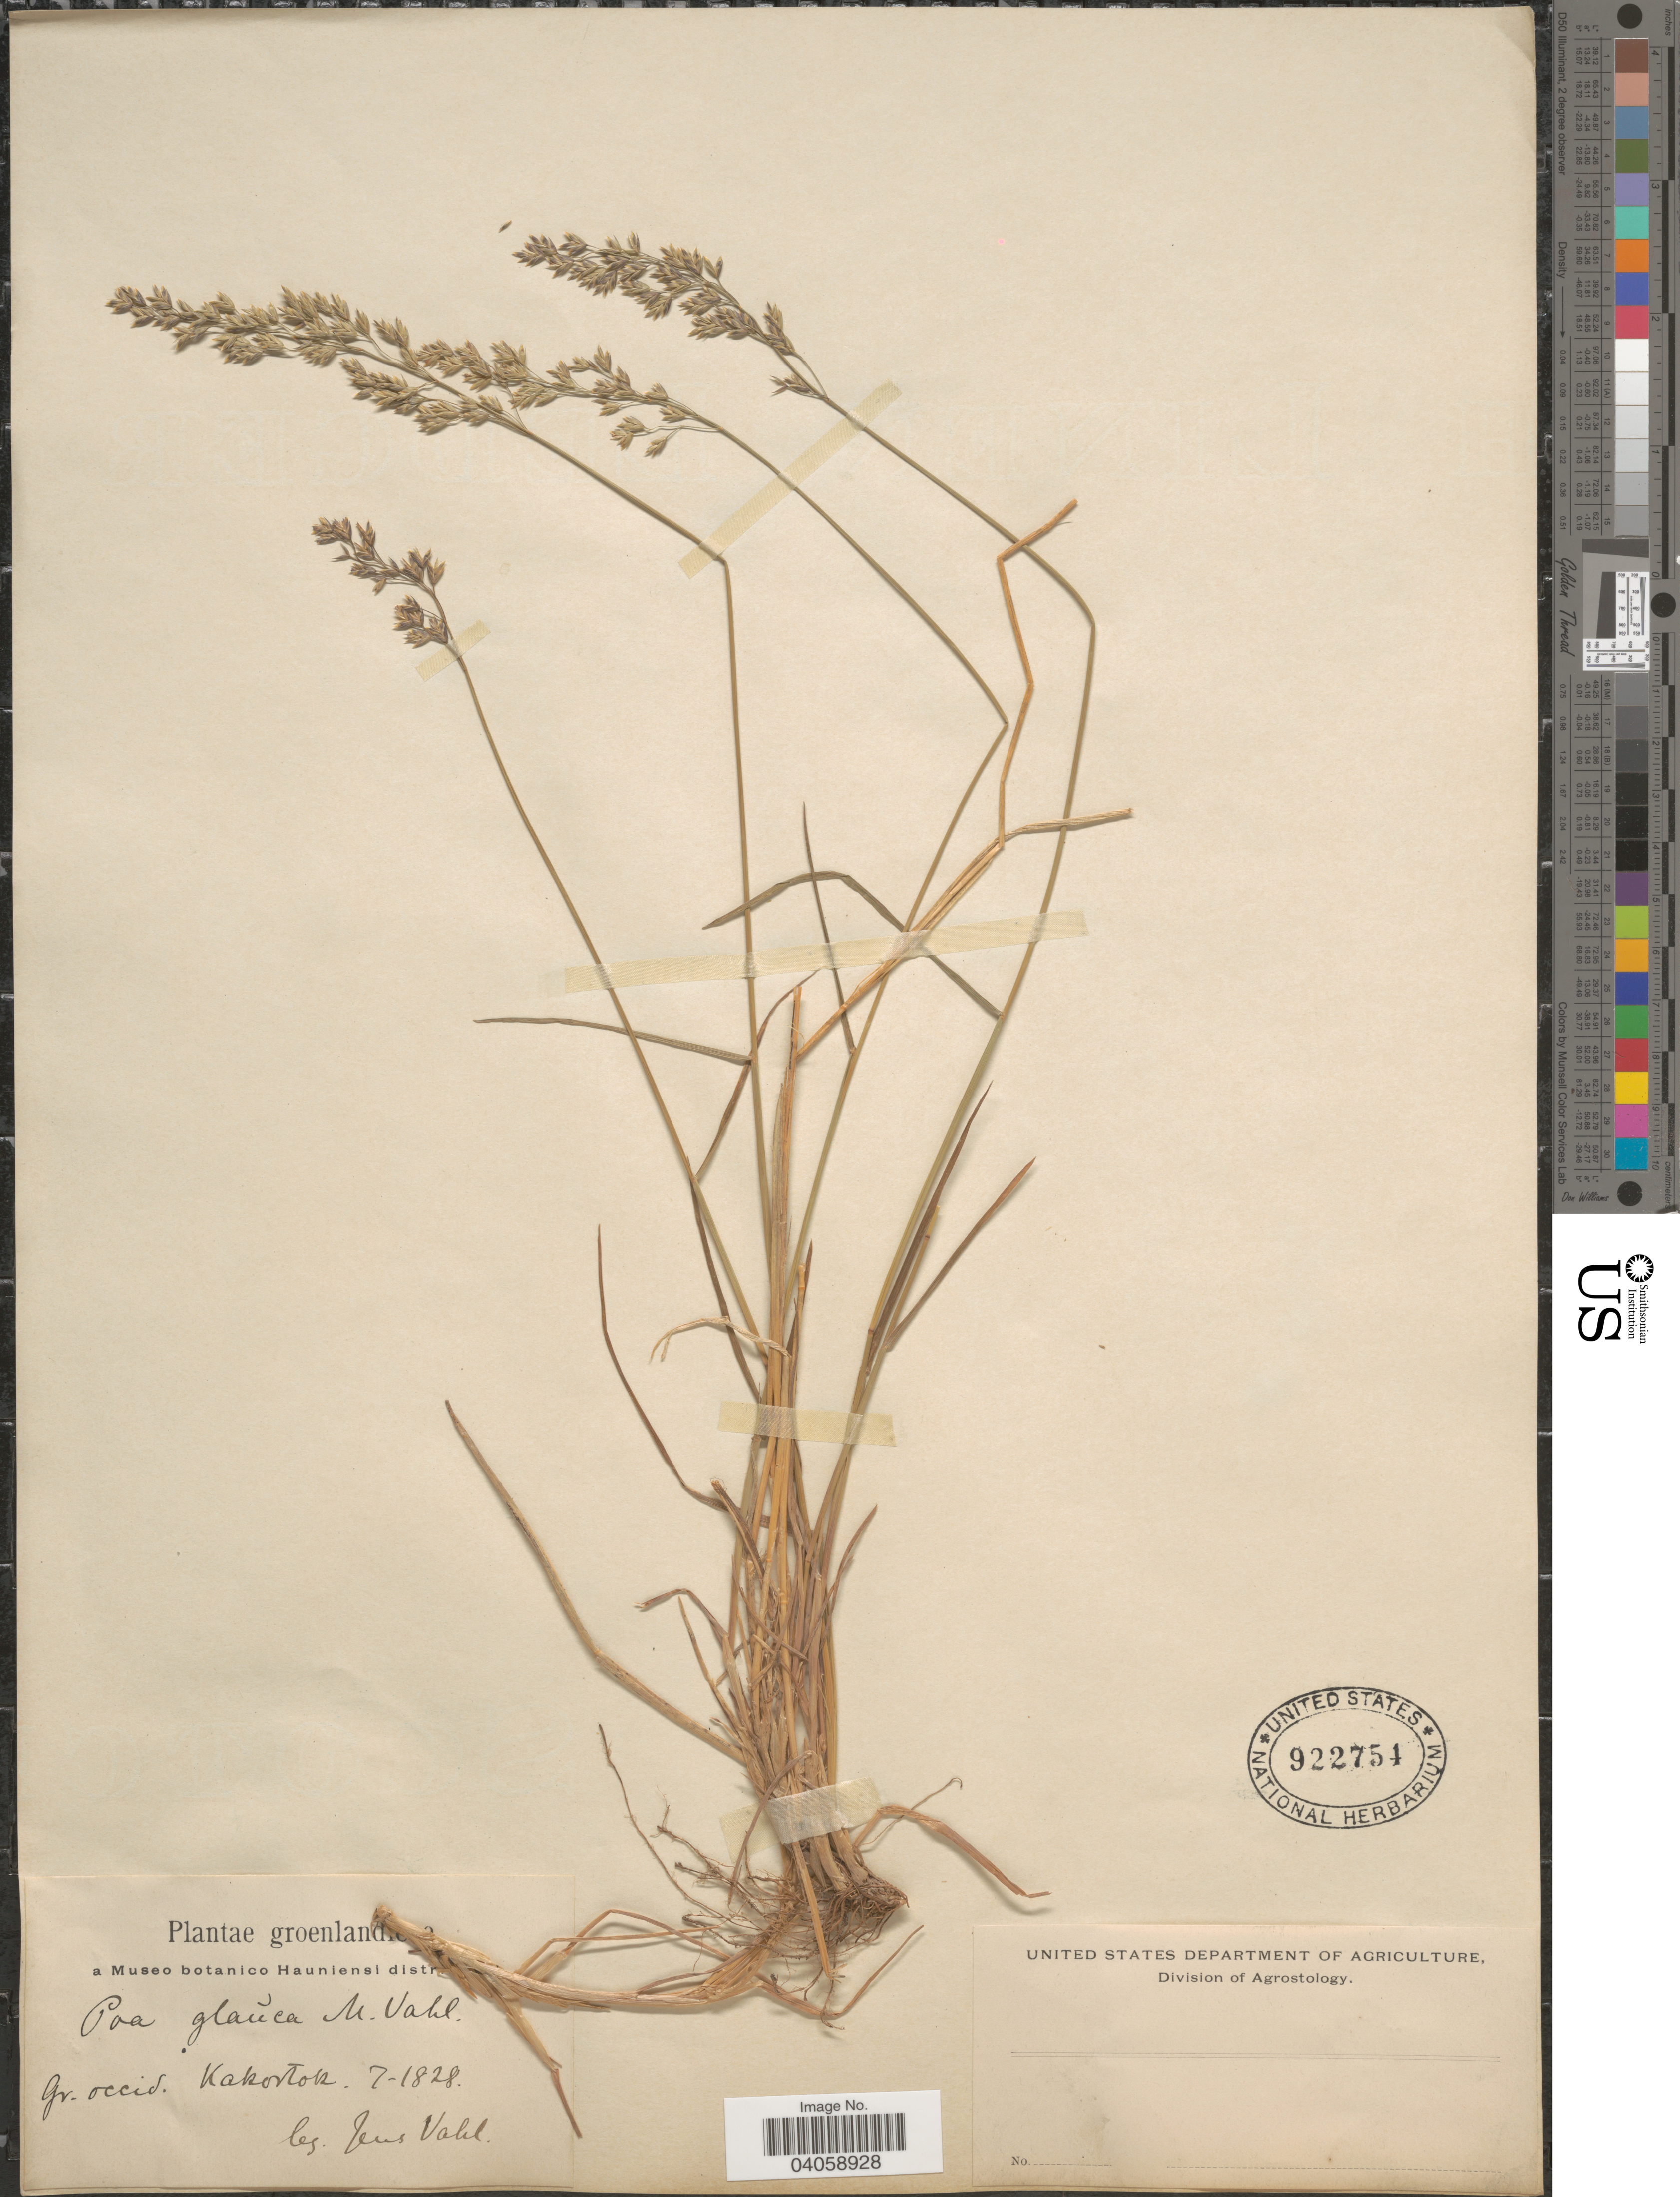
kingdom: Plantae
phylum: Tracheophyta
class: Liliopsida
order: Poales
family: Poaceae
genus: Poa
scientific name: Poa glauca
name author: Vahl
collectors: J. Vahl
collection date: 1828-07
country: Greenland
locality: Groenlandicae. Gr. occid. Kakortok.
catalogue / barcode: US 922754